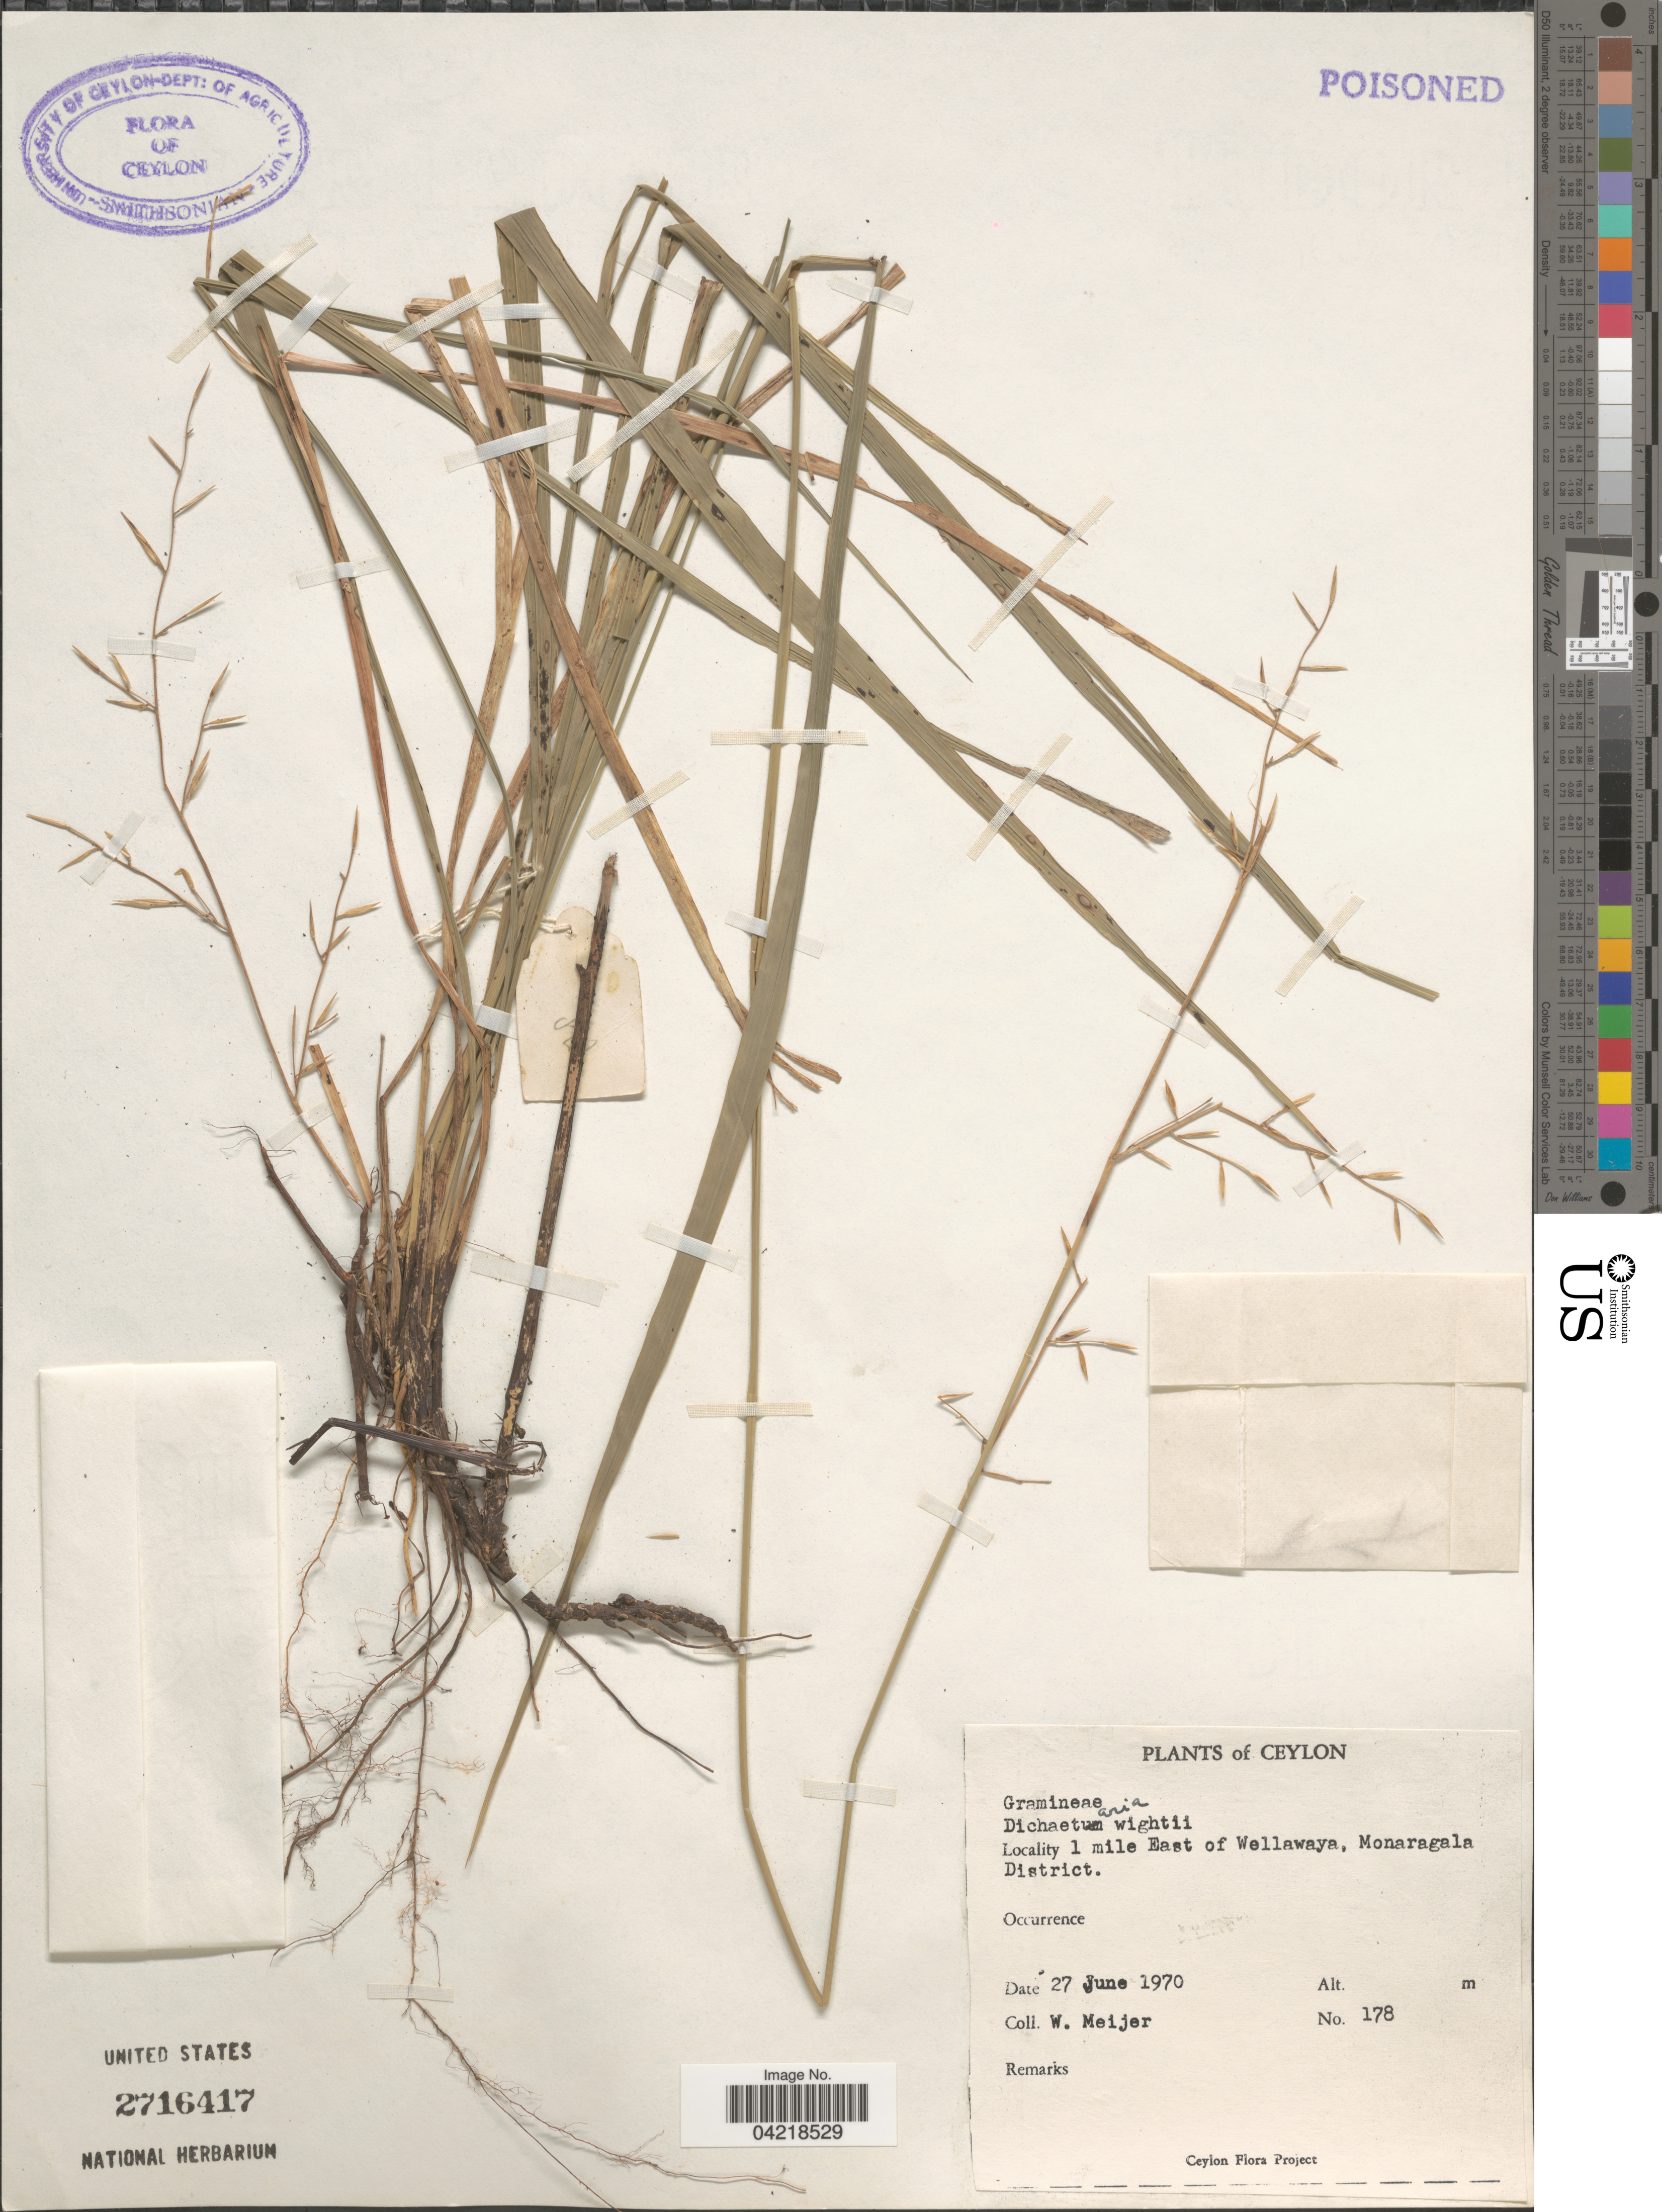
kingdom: Plantae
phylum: Tracheophyta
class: Liliopsida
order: Poales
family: Poaceae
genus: Dichaetaria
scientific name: Dichaetaria wightii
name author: Nees & Steud.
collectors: W. Meijer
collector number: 178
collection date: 1970-06-27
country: Sri Lanka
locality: Ceylon. 1 mile East of Wellawaya, Monaragala District.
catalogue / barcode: US 2716417